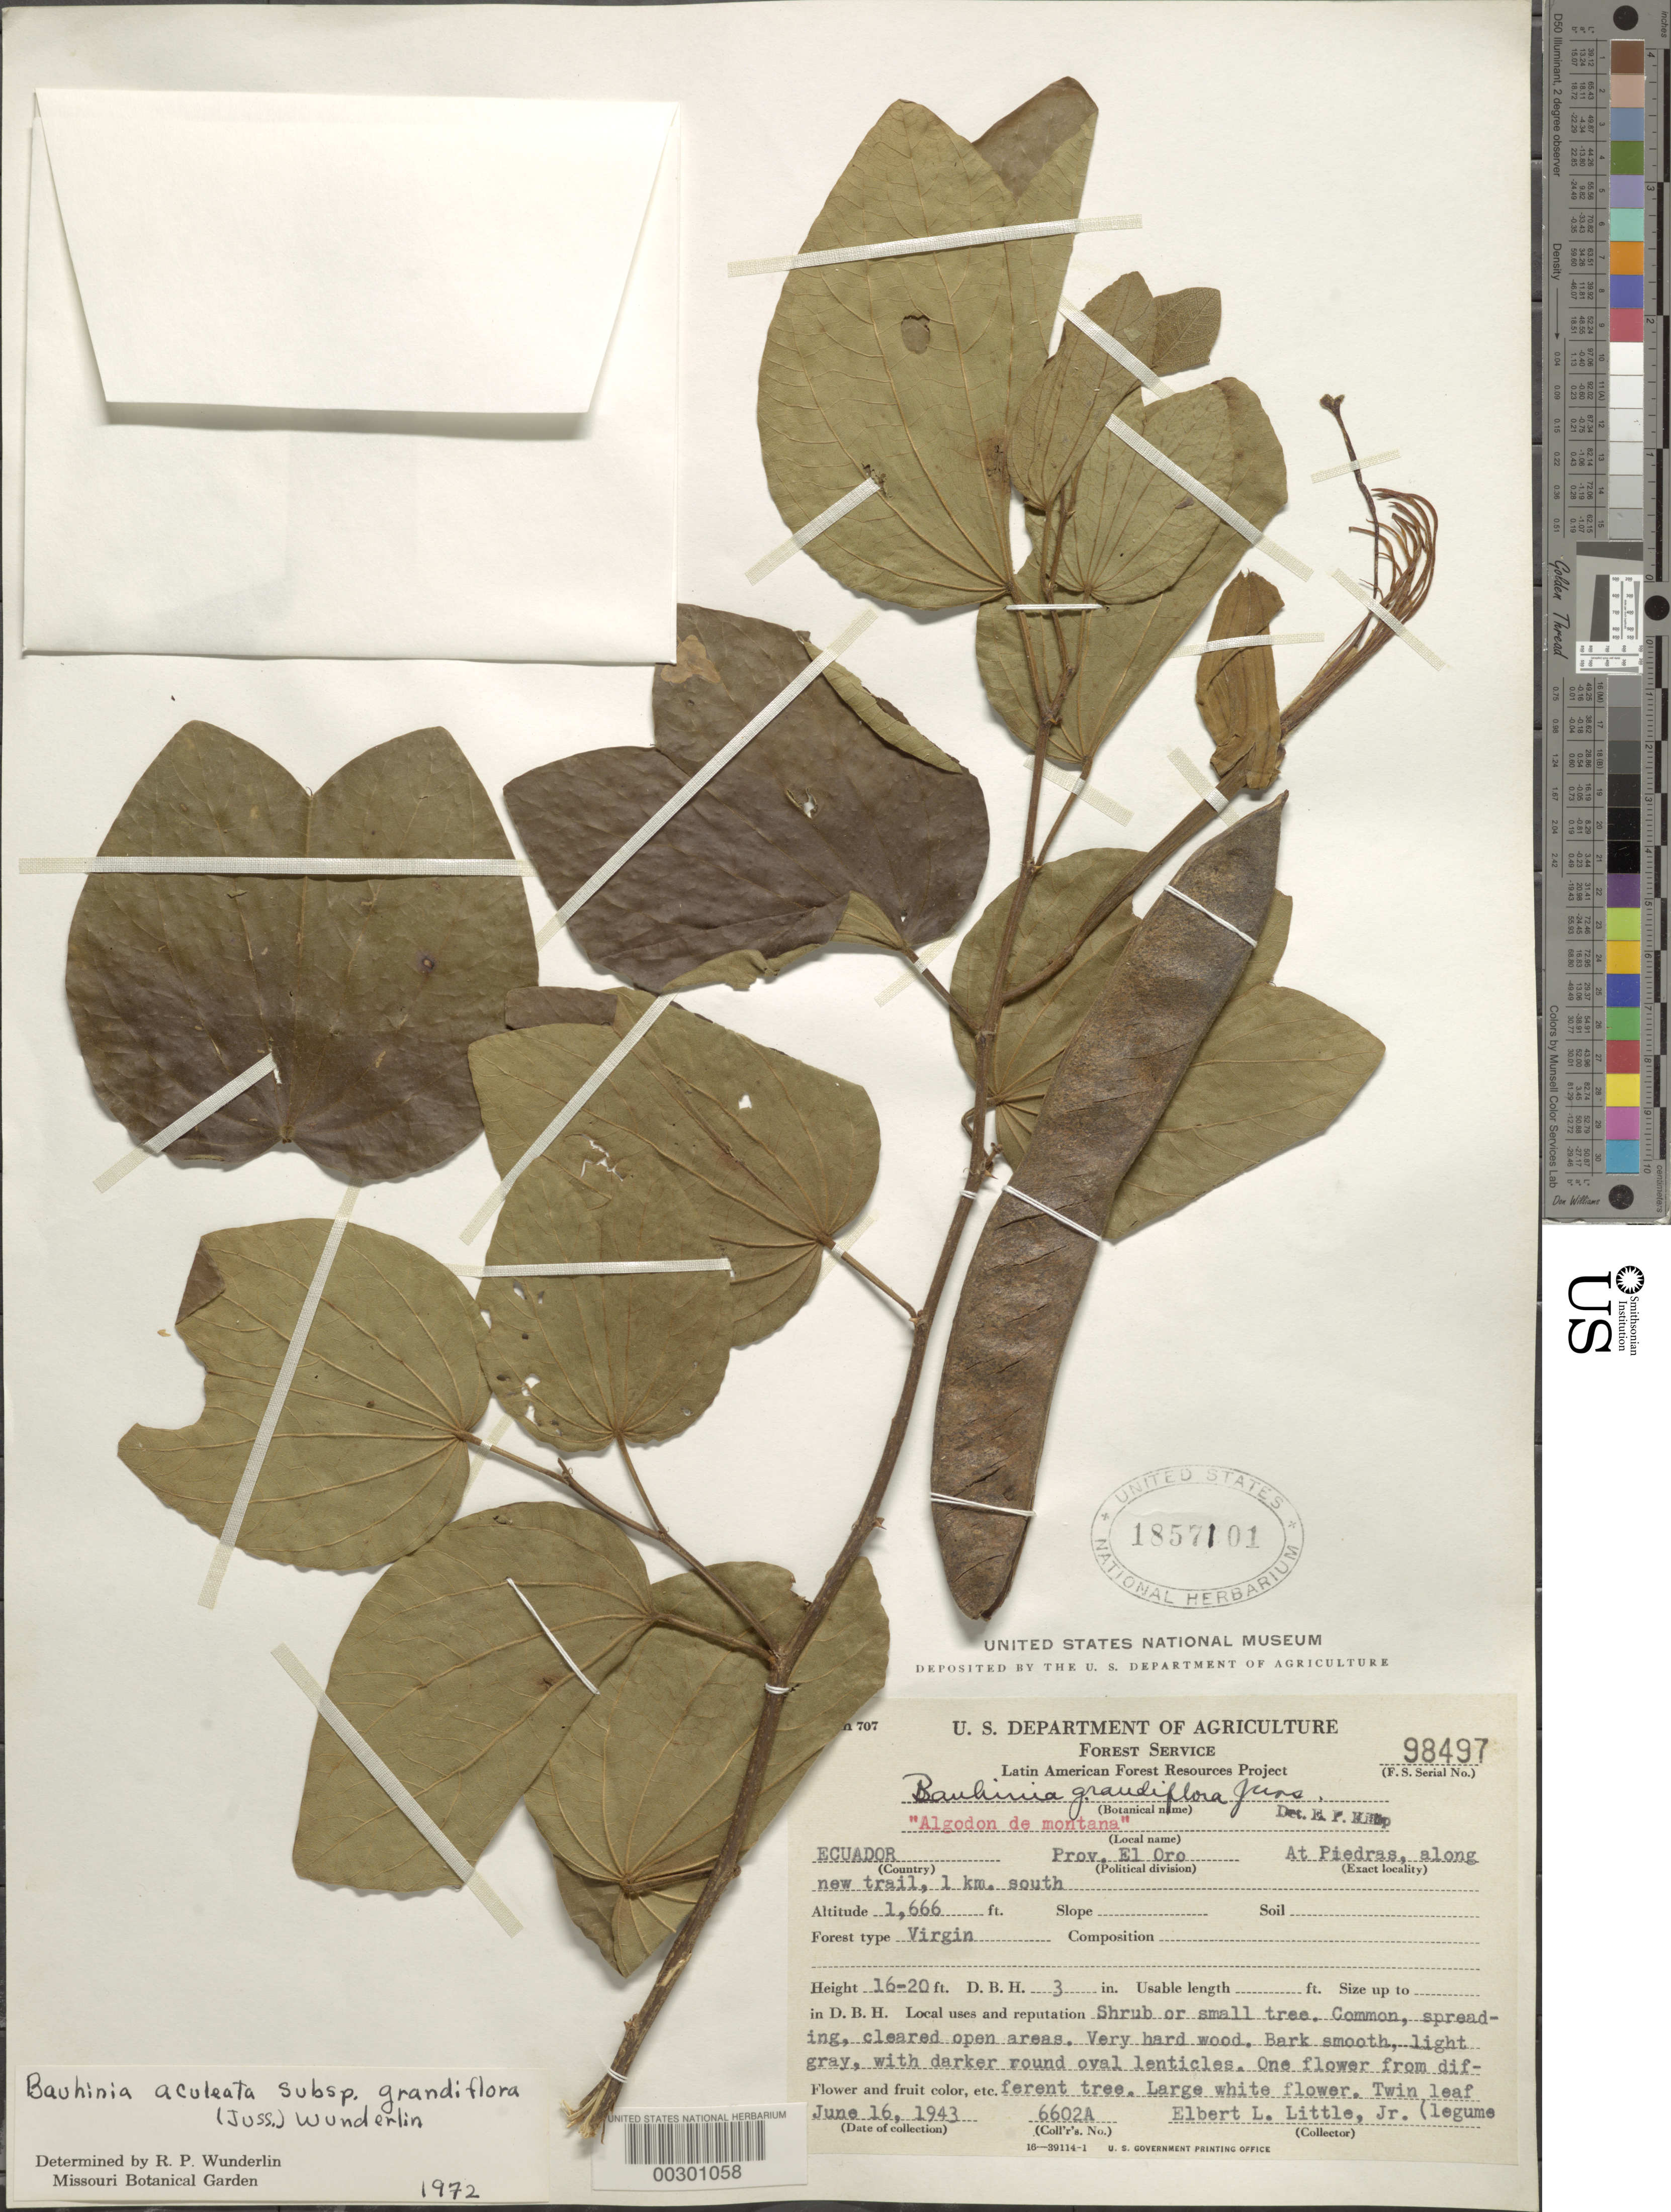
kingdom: Plantae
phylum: Tracheophyta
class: Magnoliopsida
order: Fabales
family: Fabaceae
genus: Bauhinia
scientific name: Bauhinia aculeata subsp. grandiflora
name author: (Juss.) Wunderlin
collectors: E. L. Little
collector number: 6602a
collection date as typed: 16 Jun 1943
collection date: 1943-06-16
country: Ecuador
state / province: El Oro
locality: At Piedras, along new trail, 1 km S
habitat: Virgin forest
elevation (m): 508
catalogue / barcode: US 1857101